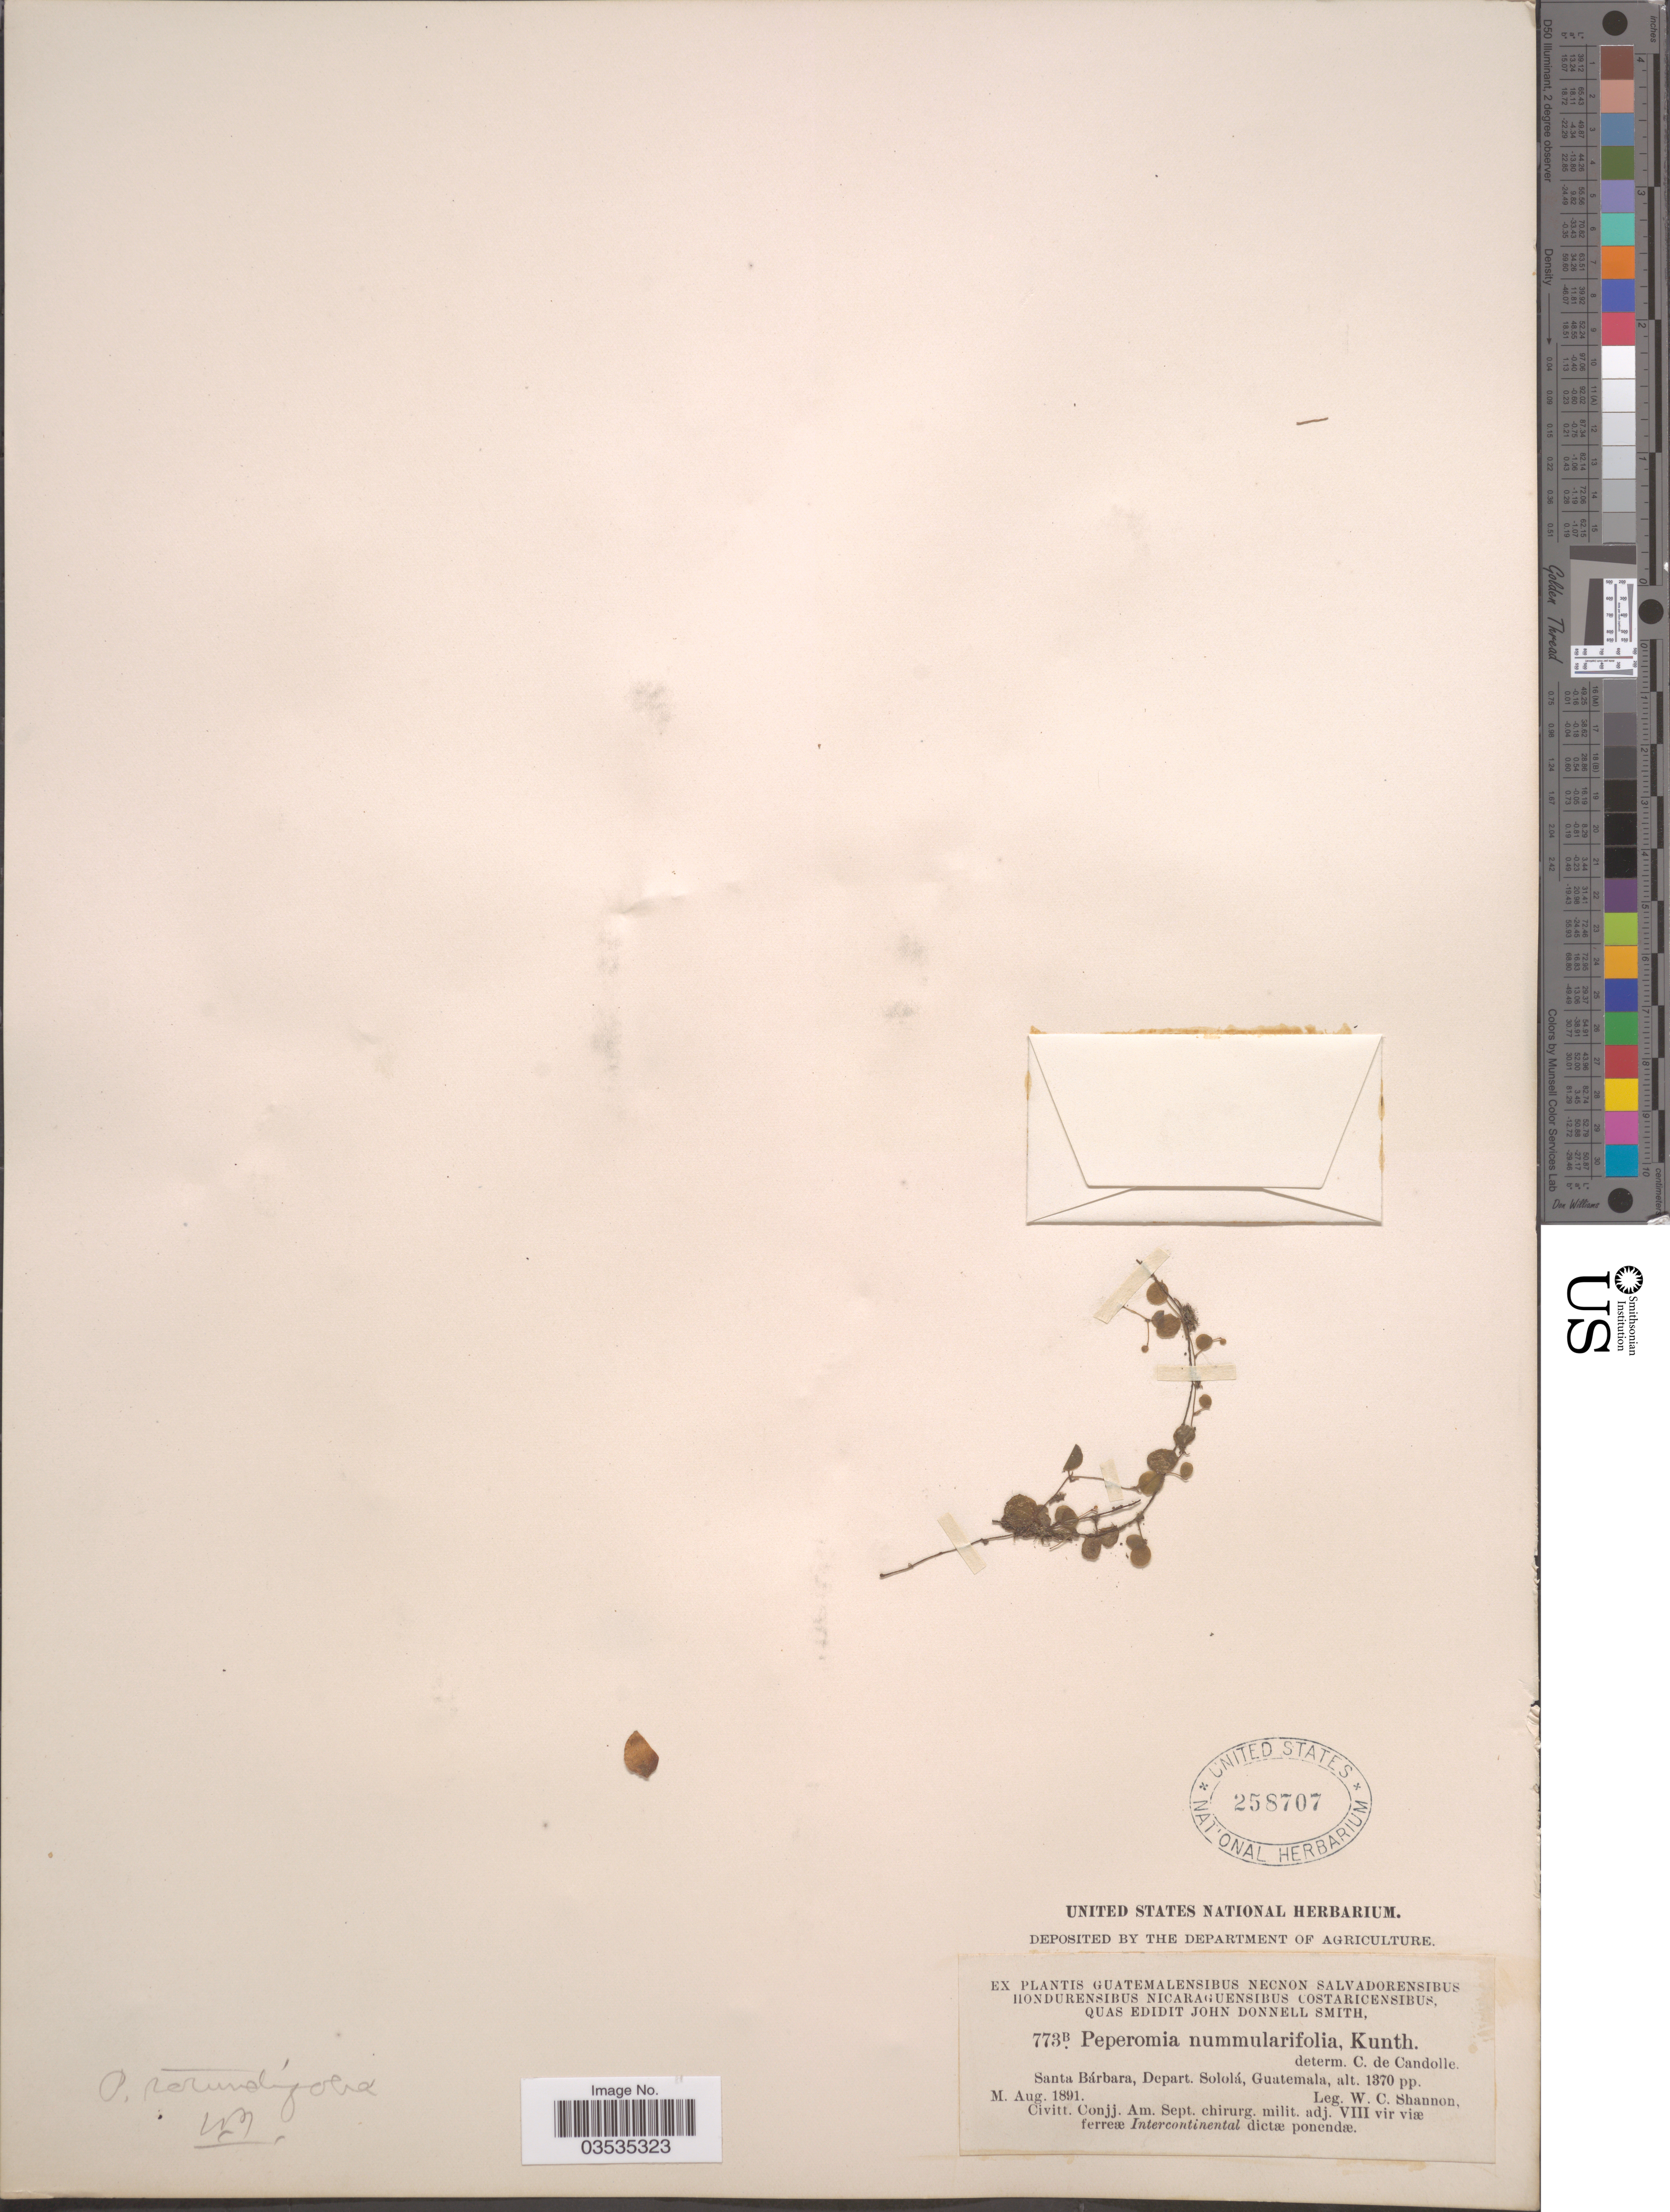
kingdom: Plantae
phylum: Tracheophyta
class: Magnoliopsida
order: Piperales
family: Piperaceae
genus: Peperomia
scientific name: Peperomia matlalucaensis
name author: C. DC.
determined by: Jiménez, José Estaban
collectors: W. C. Shannon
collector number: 773B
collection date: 1891-08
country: Guatemala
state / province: Solola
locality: Santa Bárbara, Depart. Sololá.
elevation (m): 418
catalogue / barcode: US 258707